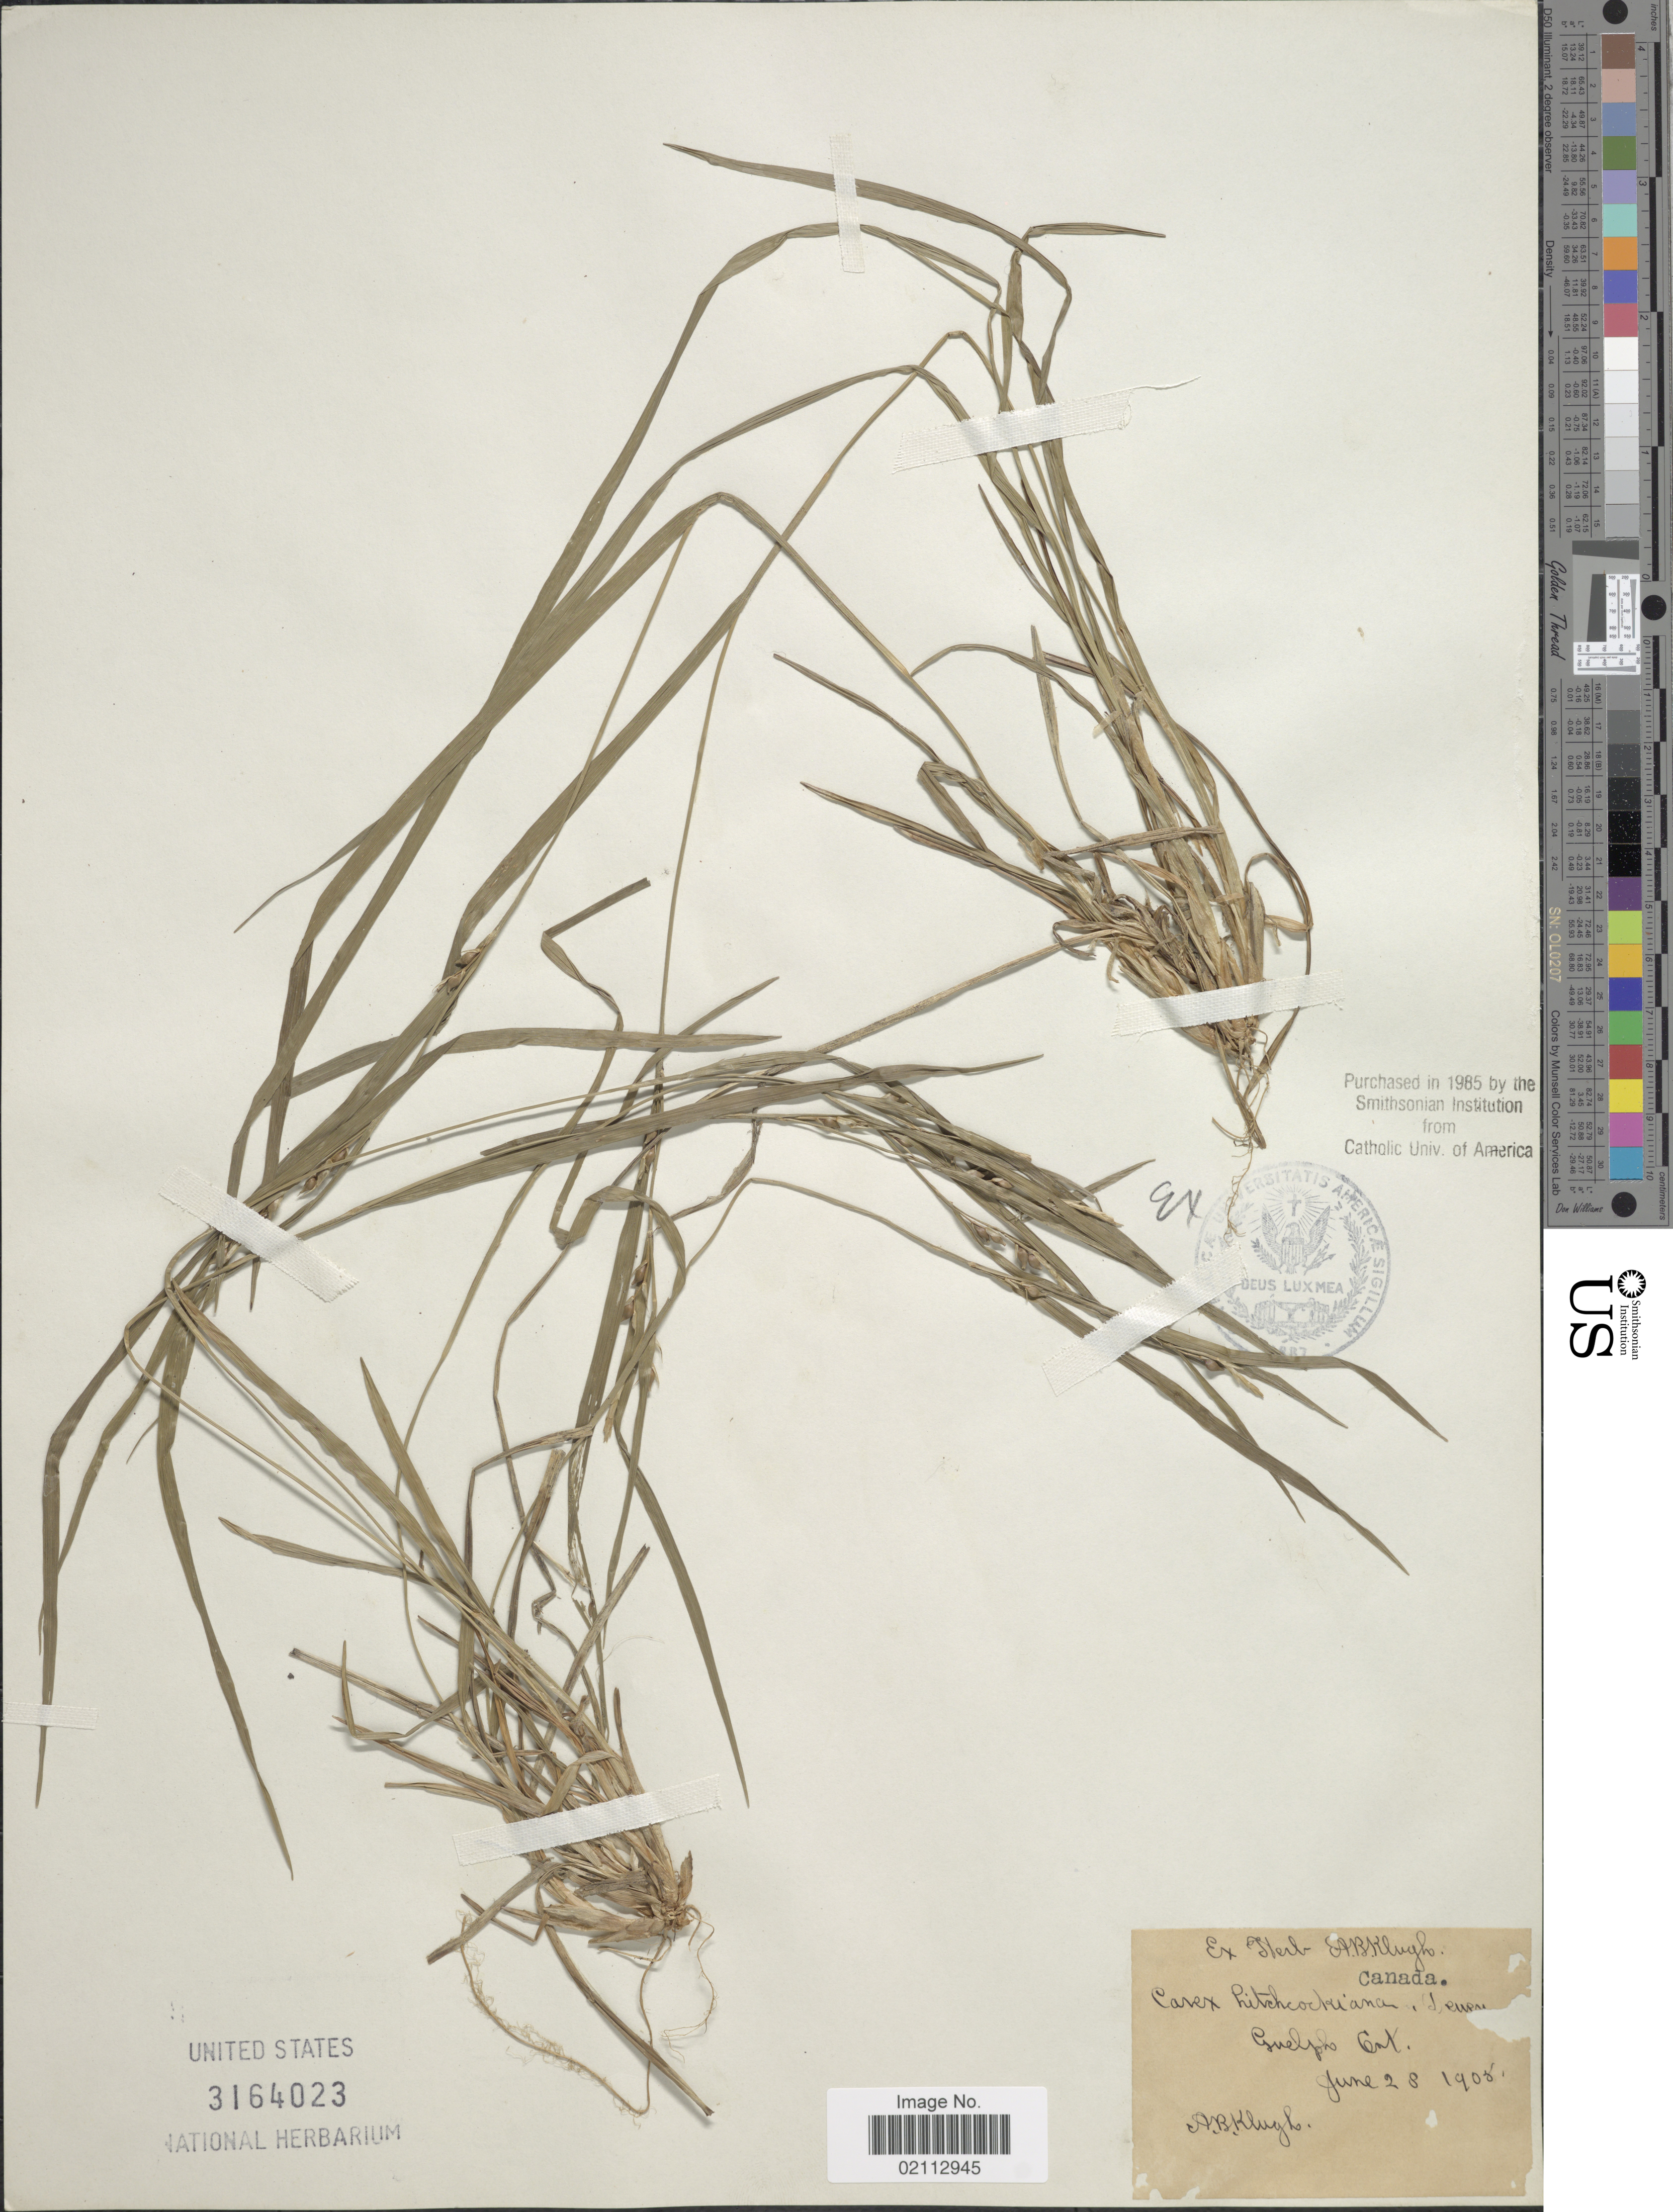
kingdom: Plantae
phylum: Tracheophyta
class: Liliopsida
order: Poales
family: Cyperaceae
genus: Carex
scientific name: Carex hitchcockiana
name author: Dewey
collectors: A. Klugh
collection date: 1908-06-28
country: Canada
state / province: Ontario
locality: Guelpho Ont.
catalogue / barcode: US 3164023